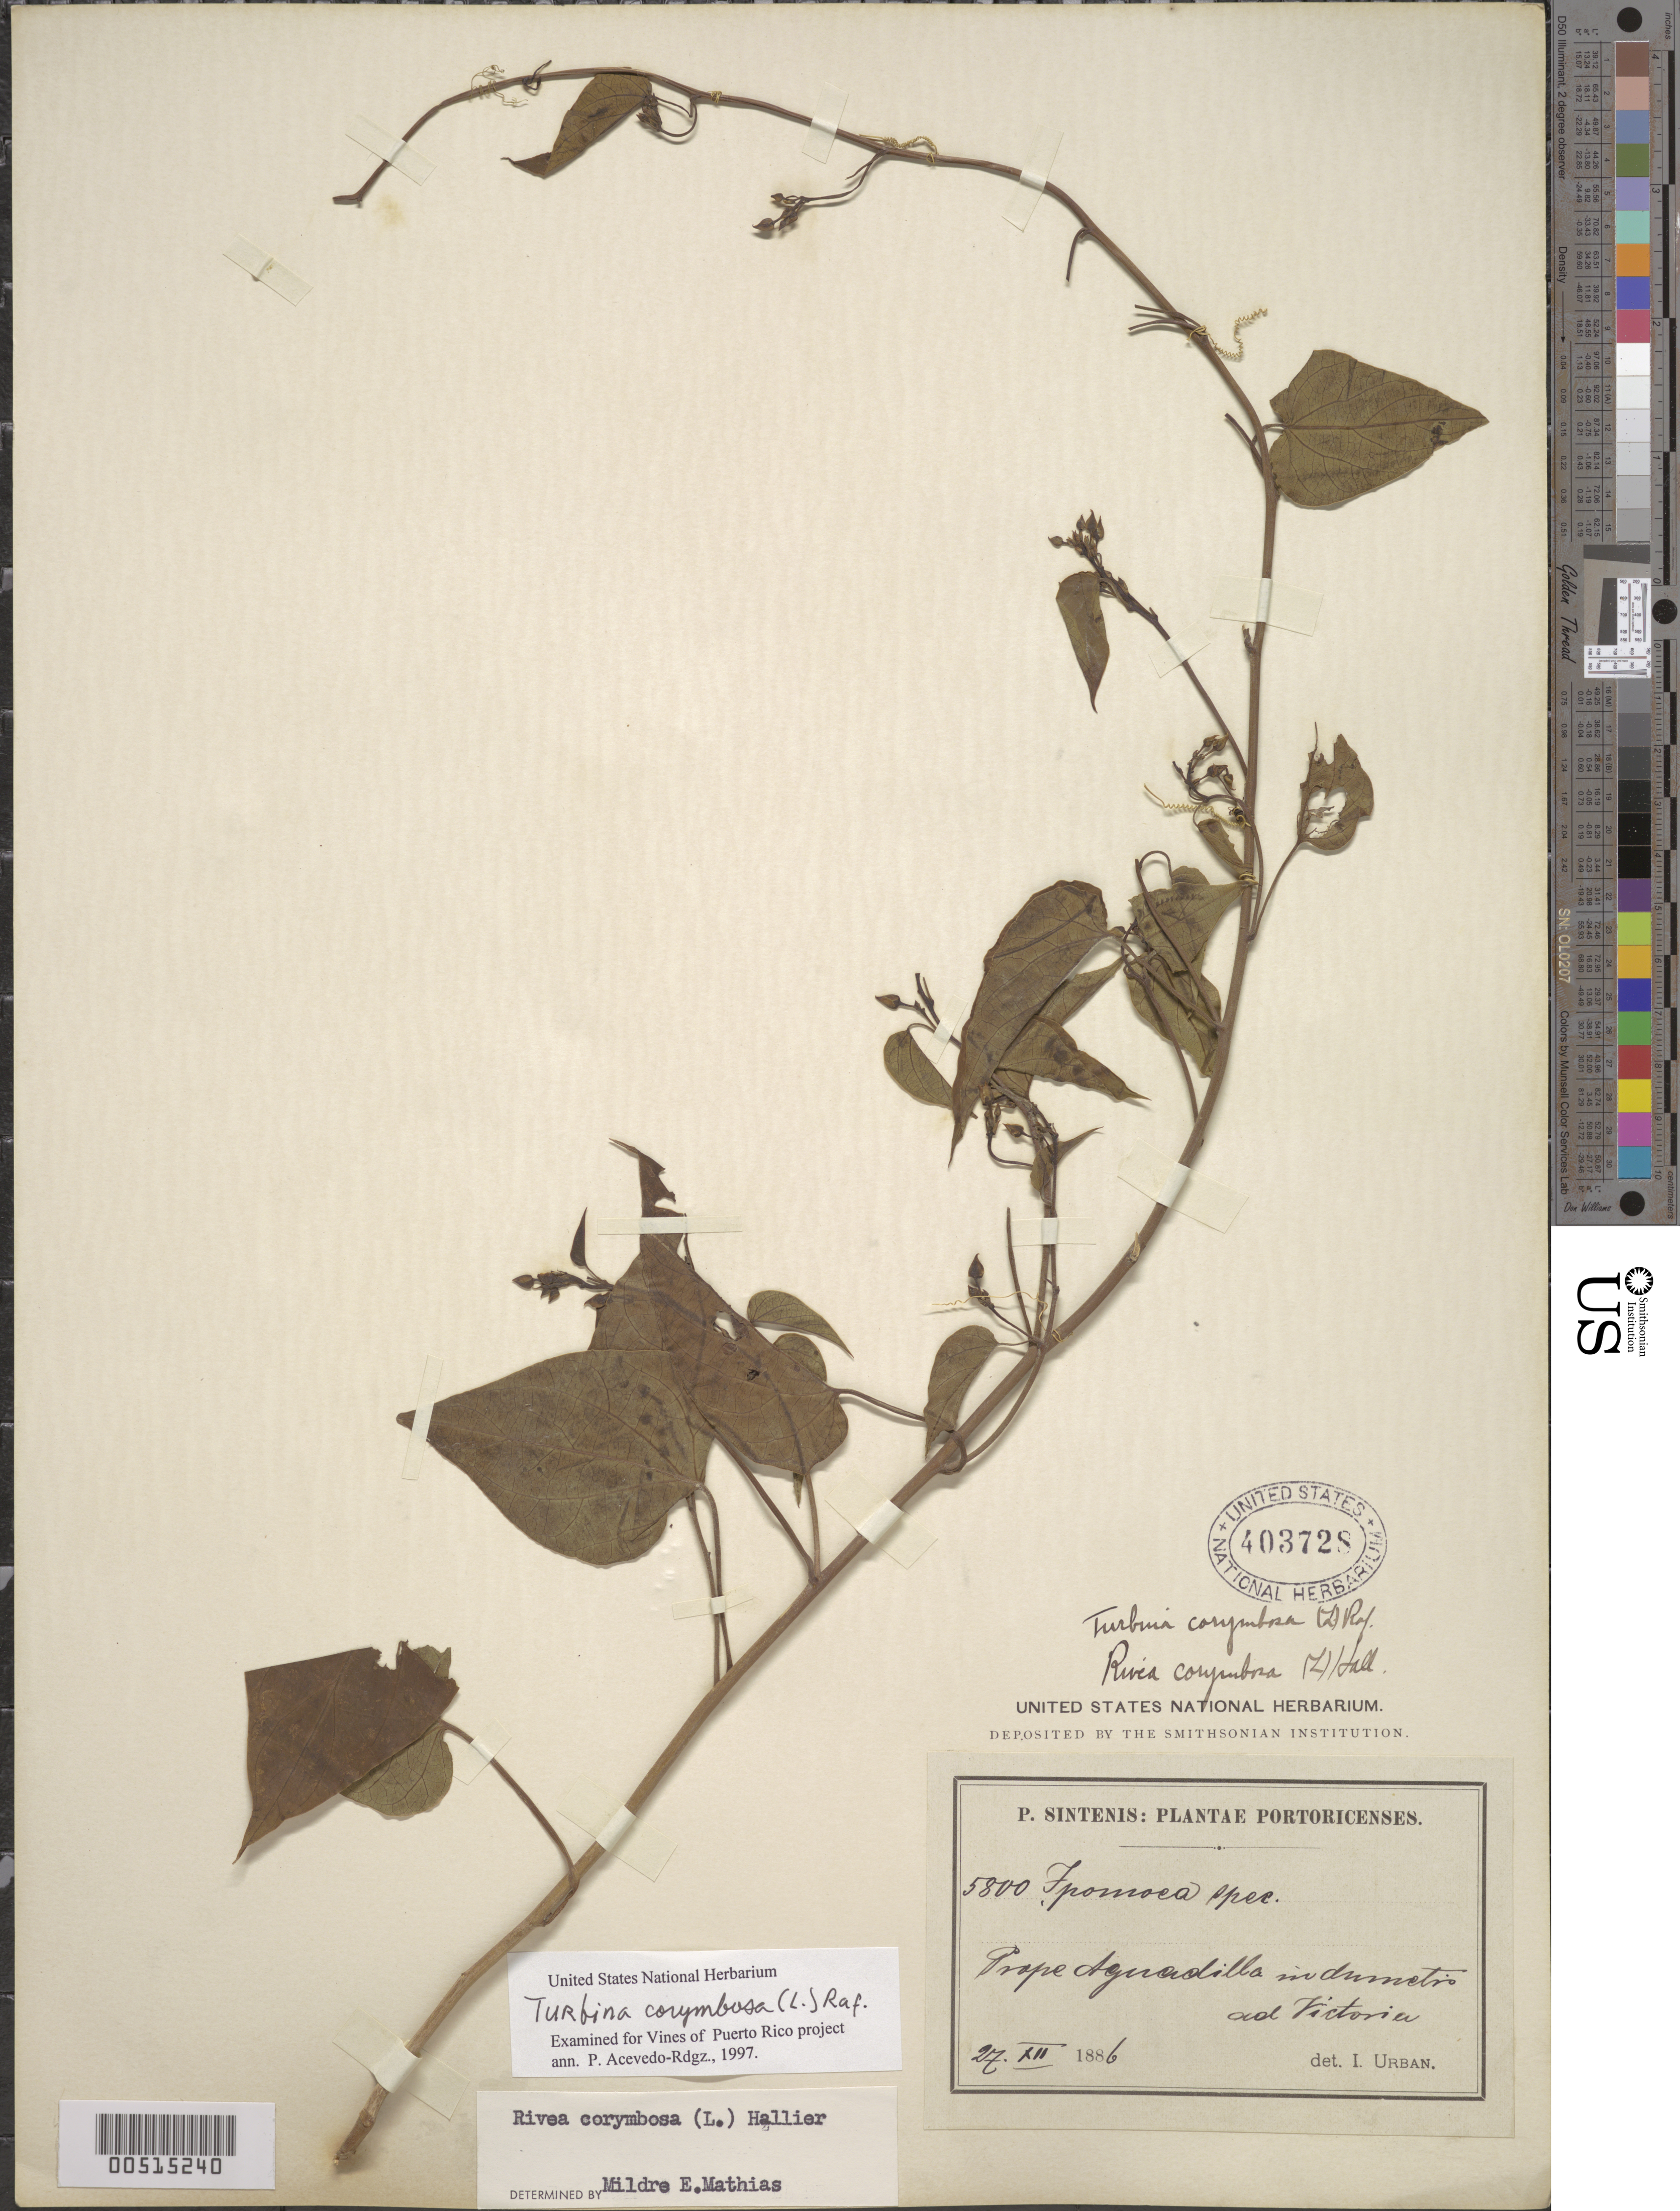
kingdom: Plantae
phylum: Tracheophyta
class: Magnoliopsida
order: Solanales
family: Convolvulaceae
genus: Turbina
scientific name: Turbina corymbosa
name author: (L.) Raf.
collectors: P. Sintenis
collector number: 5800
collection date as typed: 27 Dec 1886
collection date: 1886-12-27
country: Puerto Rico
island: Greater Antilles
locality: Victoria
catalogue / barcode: US 403728